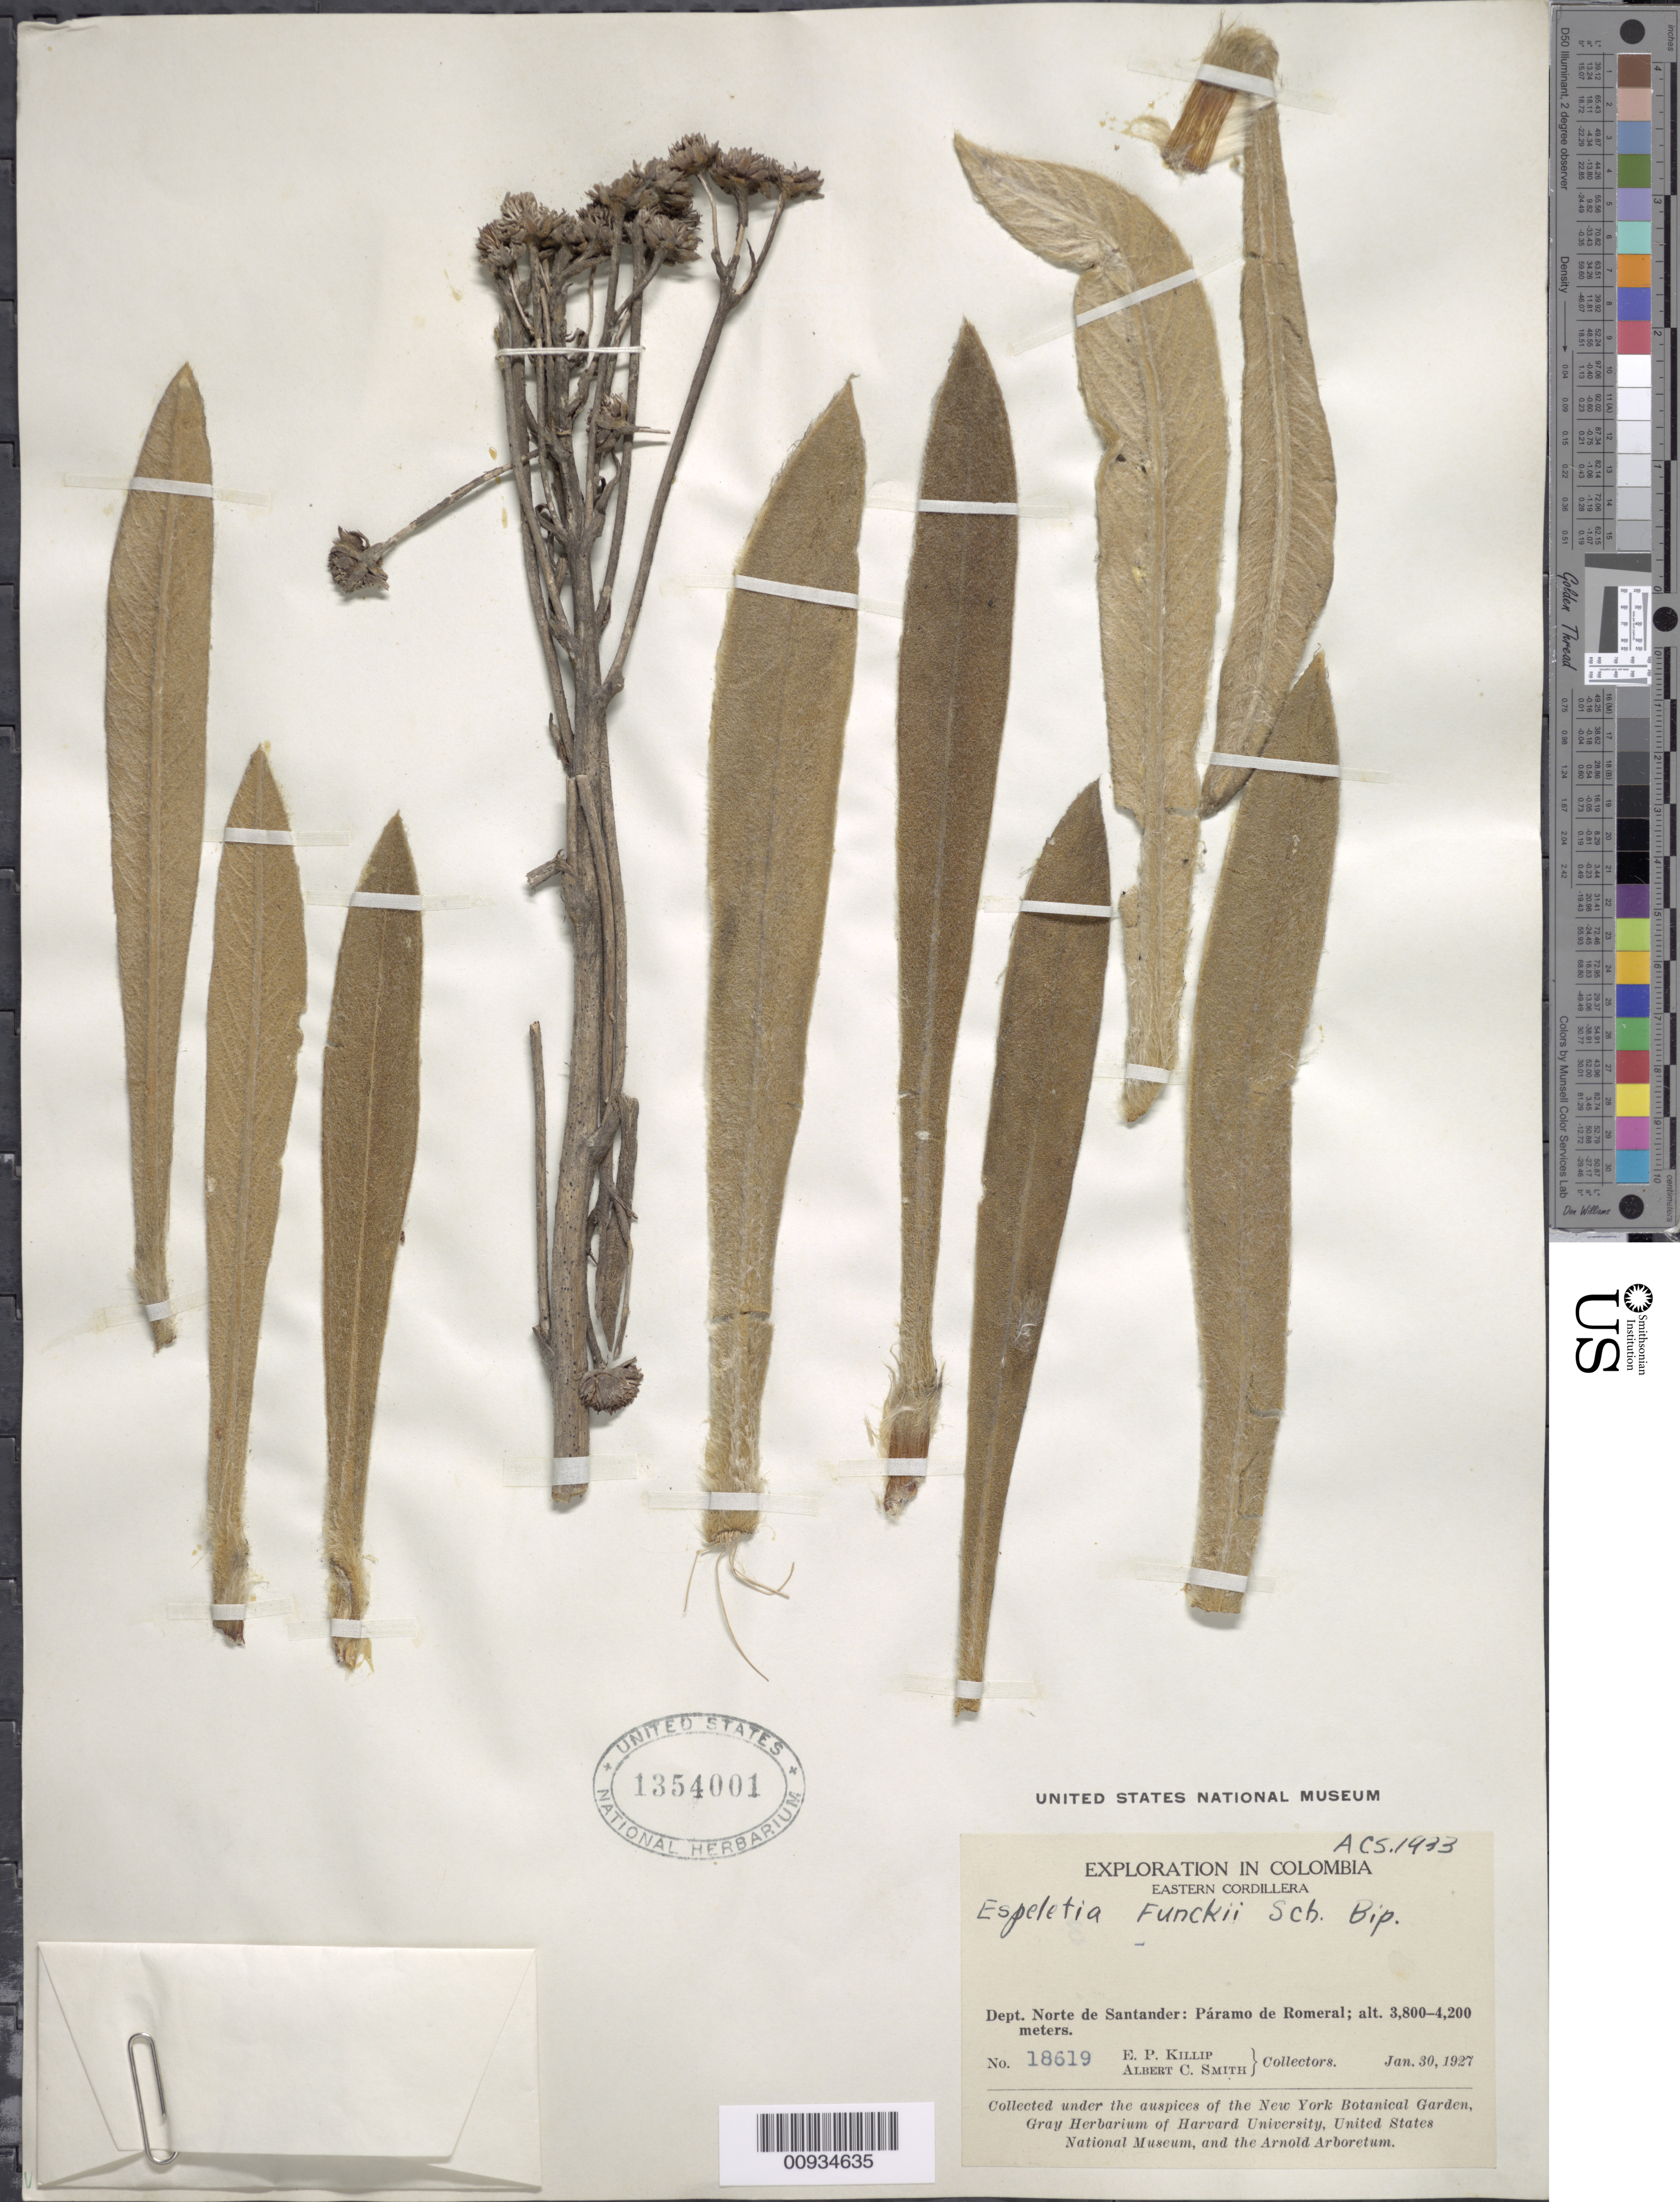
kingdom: Plantae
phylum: Tracheophyta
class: Magnoliopsida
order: Asterales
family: Asteraceae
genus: Espeletiopsis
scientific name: Espeletiopsis funckii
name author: (Sch. Bip. ex Wedd.) Cuatrec.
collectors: E. P. Killip & A. C. Smith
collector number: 18619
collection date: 1927-01-30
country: Colombia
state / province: Norte de Santander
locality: Páramo de Romeral.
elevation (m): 3800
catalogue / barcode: US 1354001